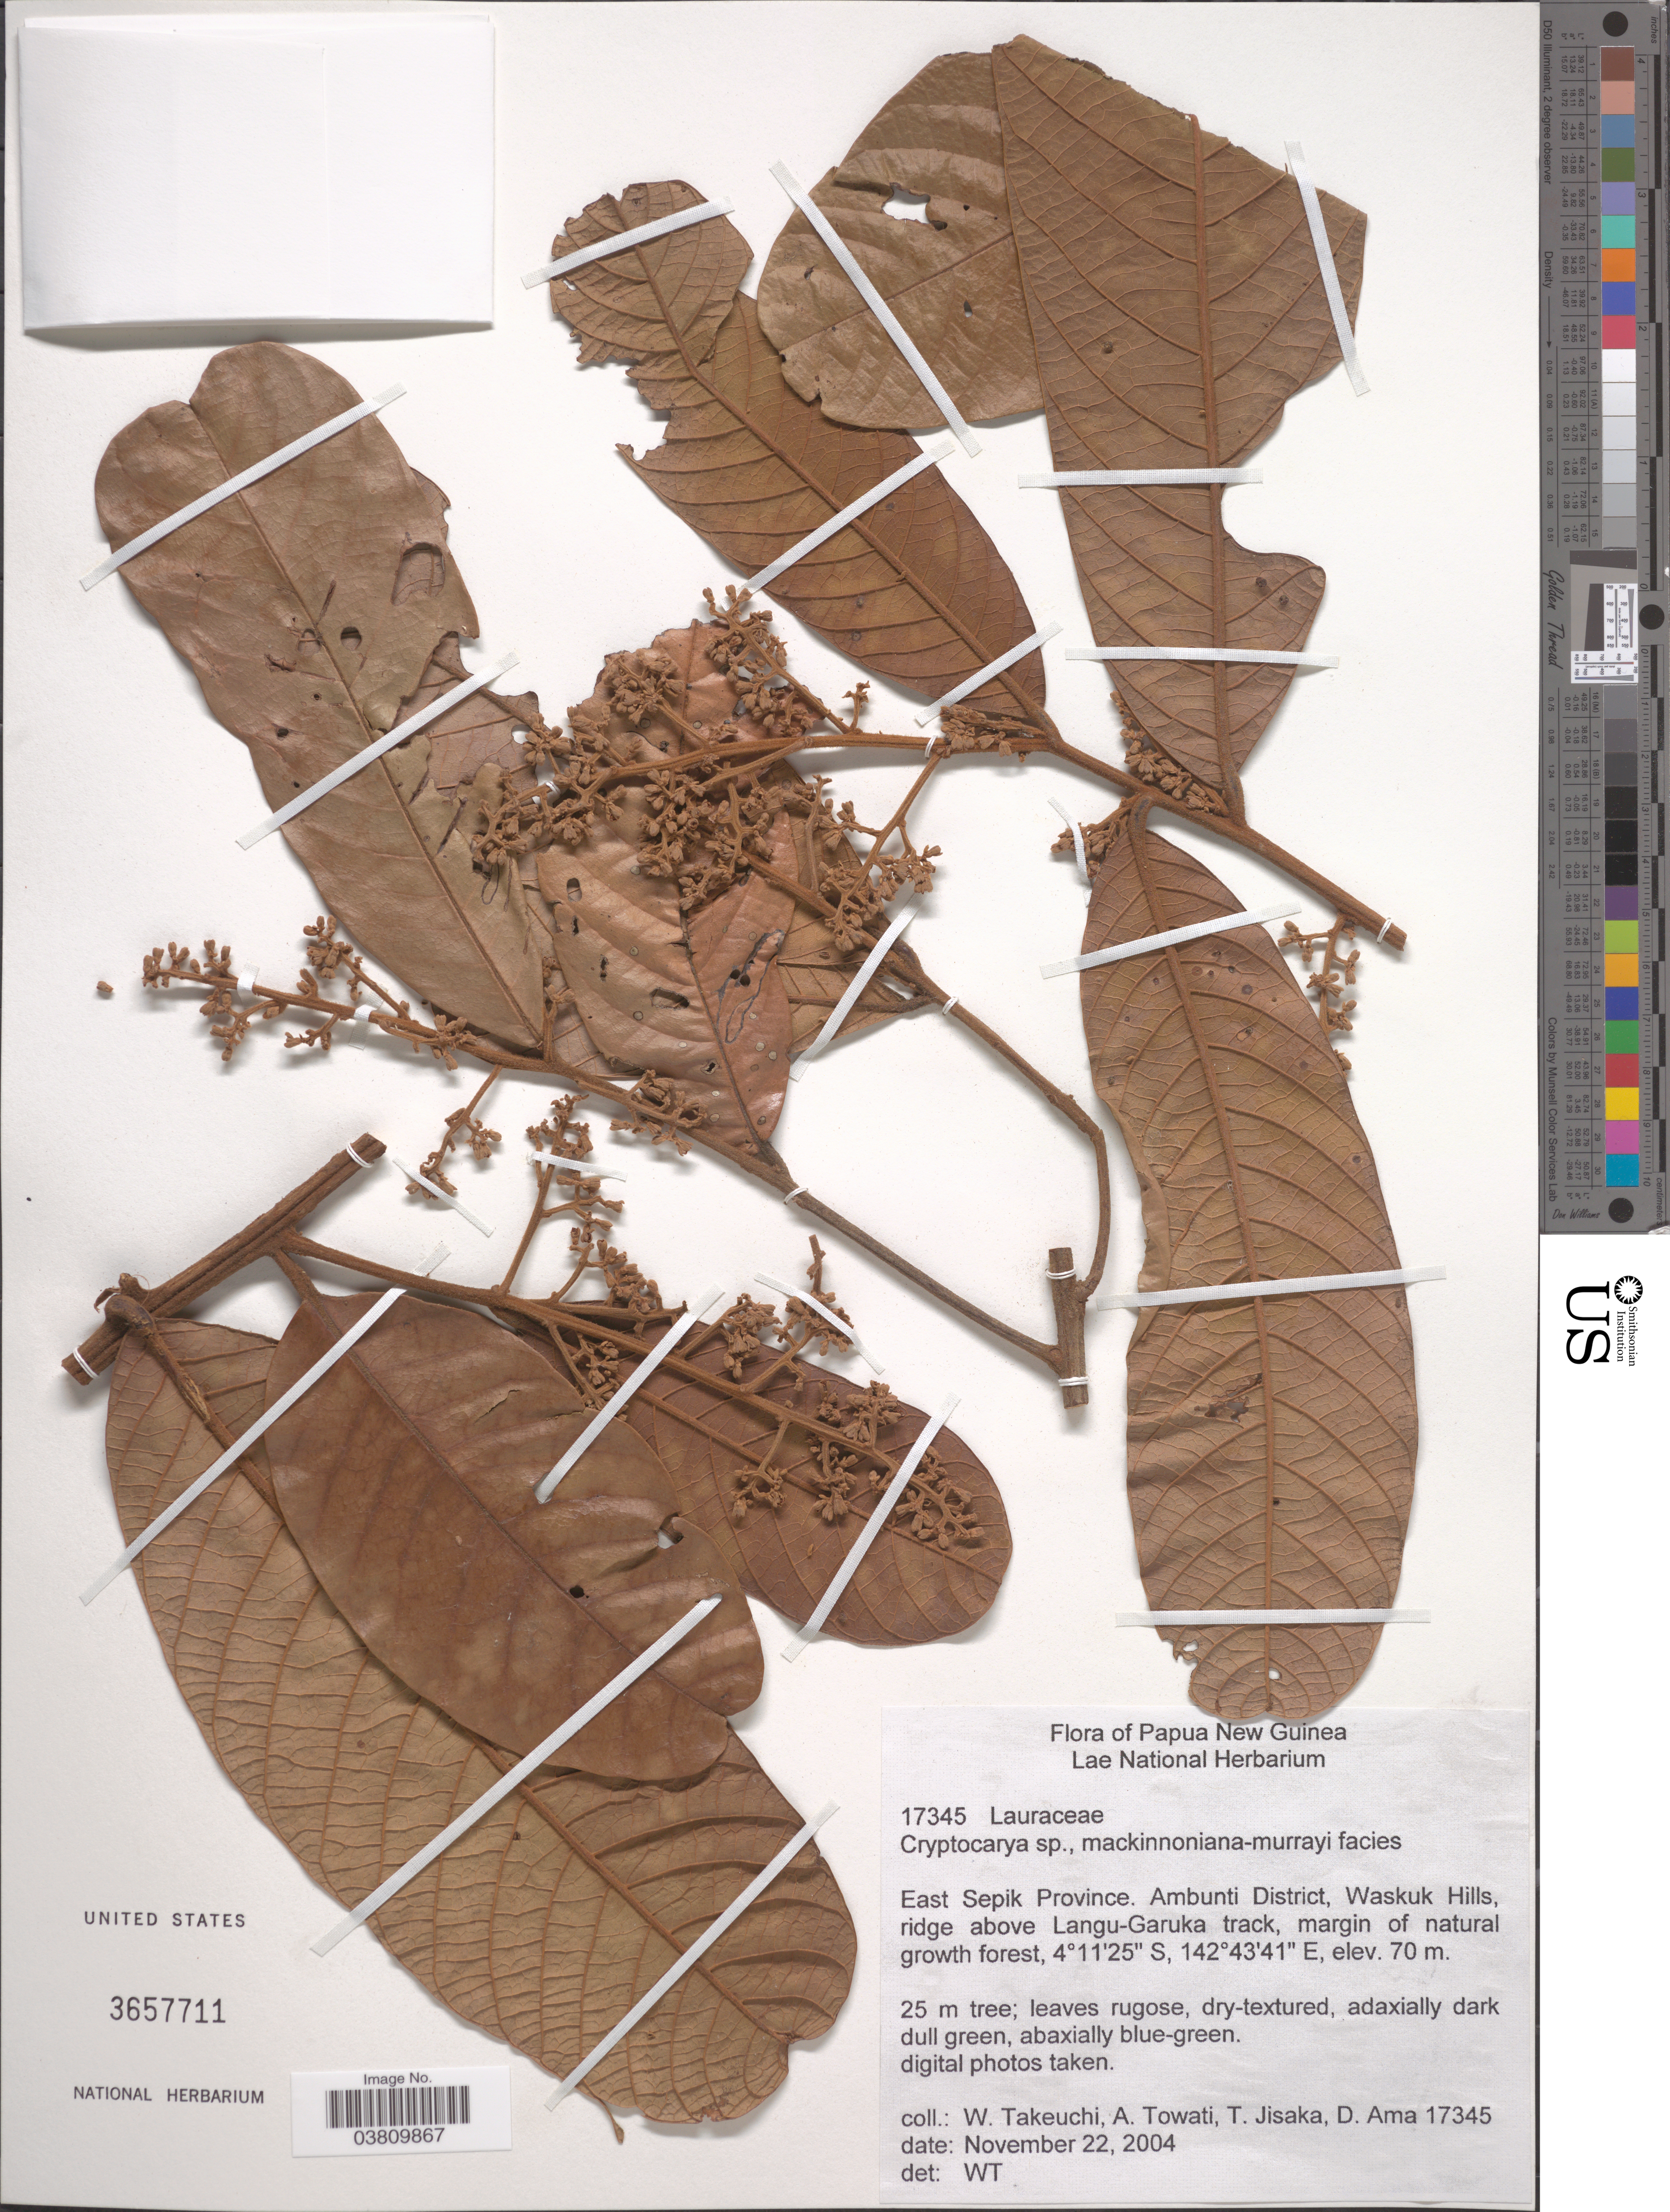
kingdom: Plantae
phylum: Tracheophyta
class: Magnoliopsida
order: Laurales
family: Lauraceae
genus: Cryptocarya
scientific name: Cryptocarya mackinnoniana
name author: F. Muell.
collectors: W. Takeuchi, A. Towati, T. Jisaka & D. Ama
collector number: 17345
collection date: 2004-11-22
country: Papua New Guinea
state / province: East Sepik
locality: Ambunti District, Waskuk Hills, ridge above Langu-Garuka track.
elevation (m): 70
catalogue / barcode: US 3657711